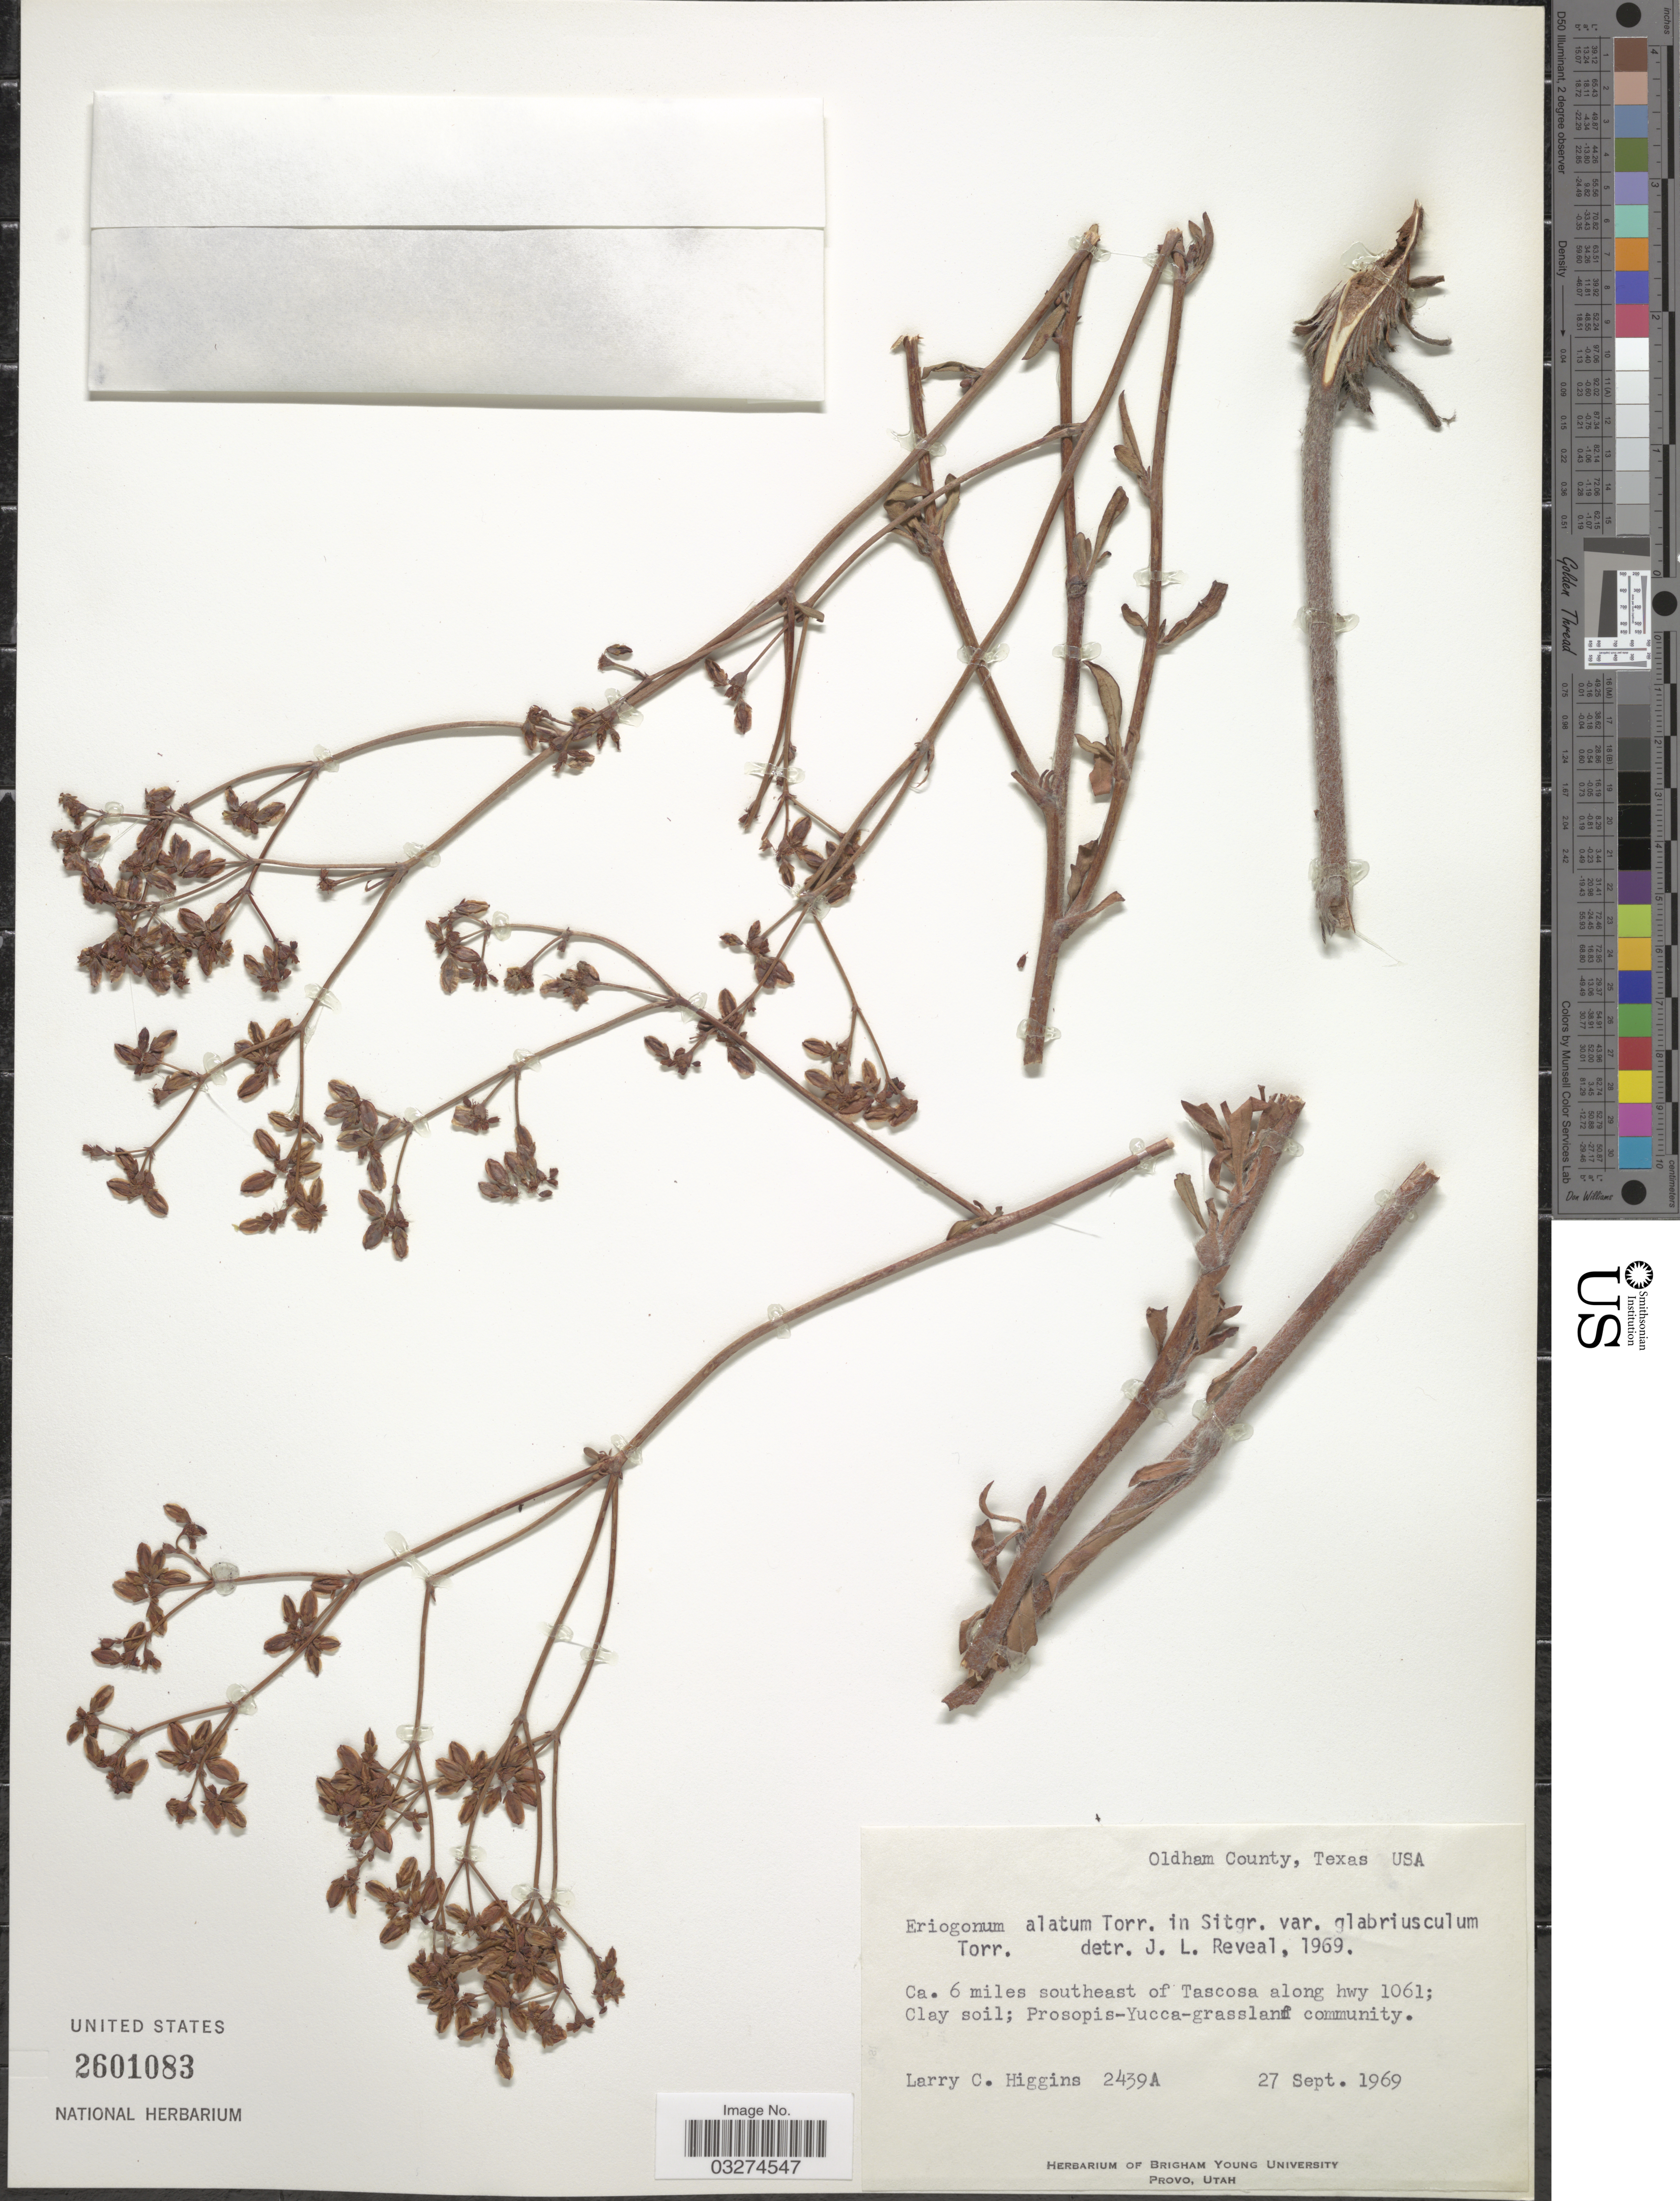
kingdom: Plantae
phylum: Tracheophyta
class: Magnoliopsida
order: Caryophyllales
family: Polygonaceae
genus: Eriogonum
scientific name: Eriogonum alatum var. glabriusculum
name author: Torr.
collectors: L. Higgins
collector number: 2439A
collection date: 1969-09-27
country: United States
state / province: Texas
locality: Oldham County. Ca. 6 miles southeast of Tascosa along hwy 1061.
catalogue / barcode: US 2601083